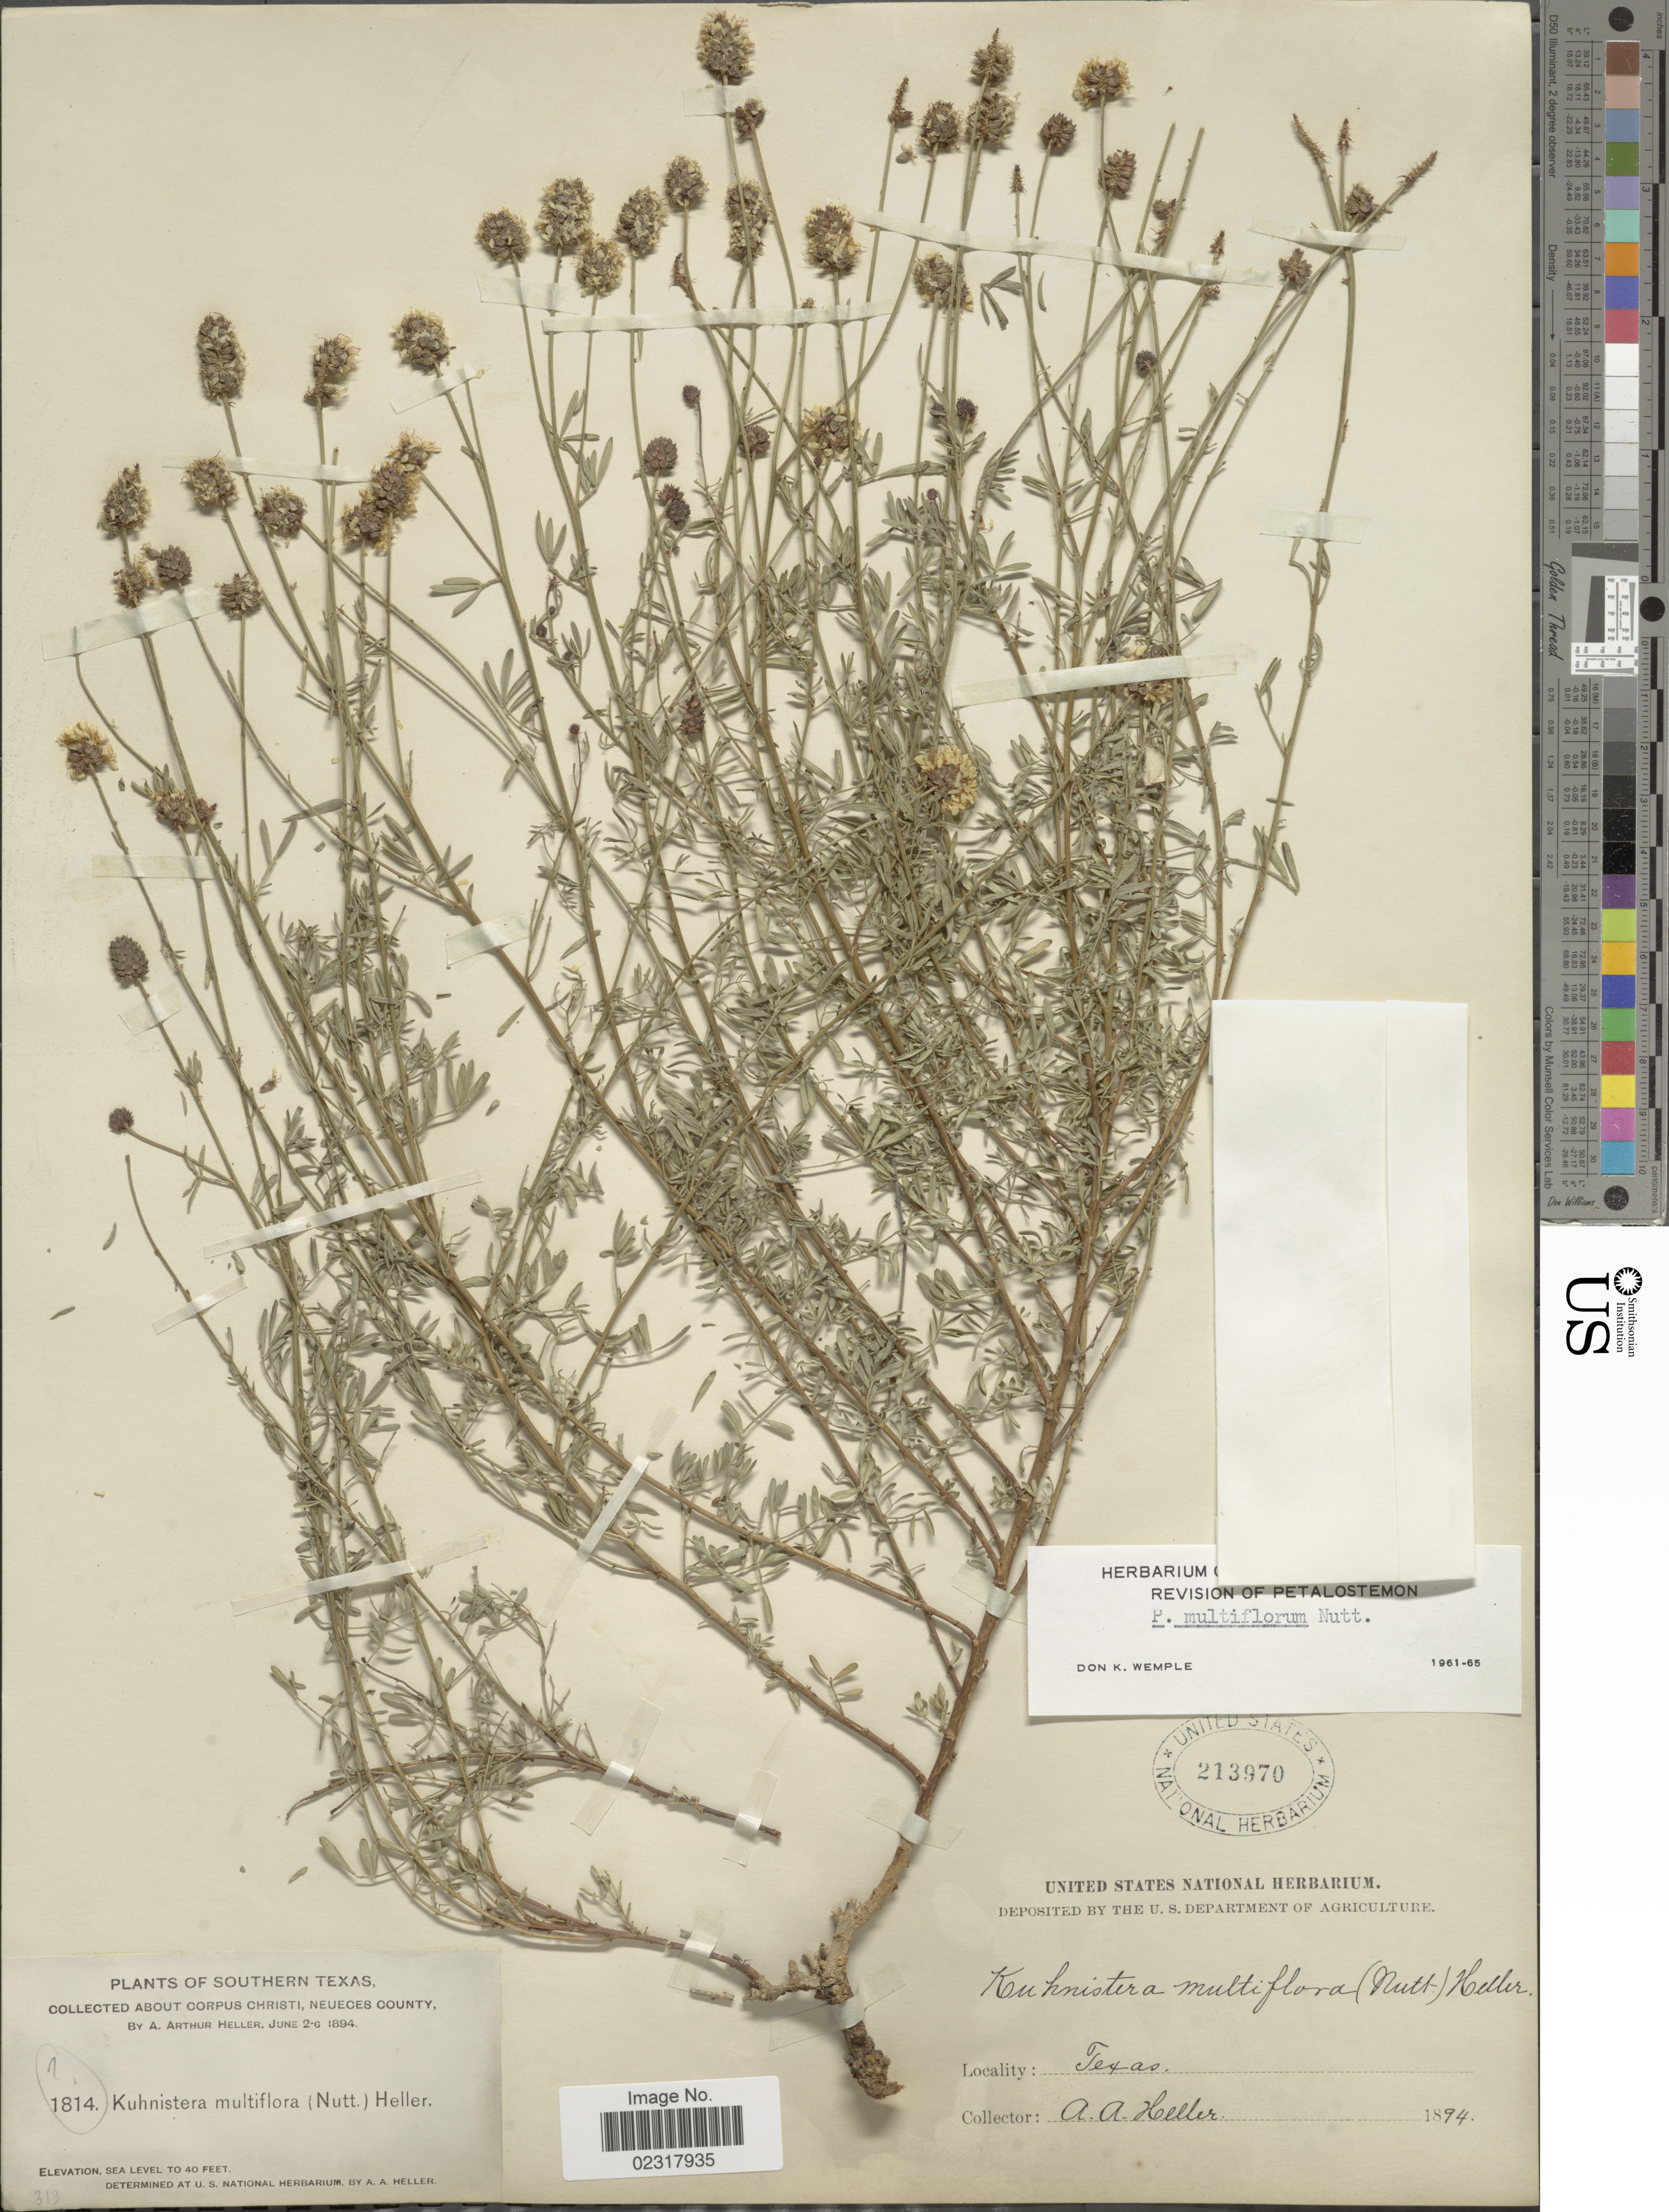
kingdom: Plantae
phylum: Tracheophyta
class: Magnoliopsida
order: Fabales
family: Fabaceae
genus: Dalea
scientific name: Dalea multiflora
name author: (Nutt.) Shinners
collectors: A. A. Heller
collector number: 1814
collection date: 1894-06-02/1894-06-06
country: United States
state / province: Texas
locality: Southern Texas. About Corpus Christi, Neueces County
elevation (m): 12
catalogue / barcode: US 213970